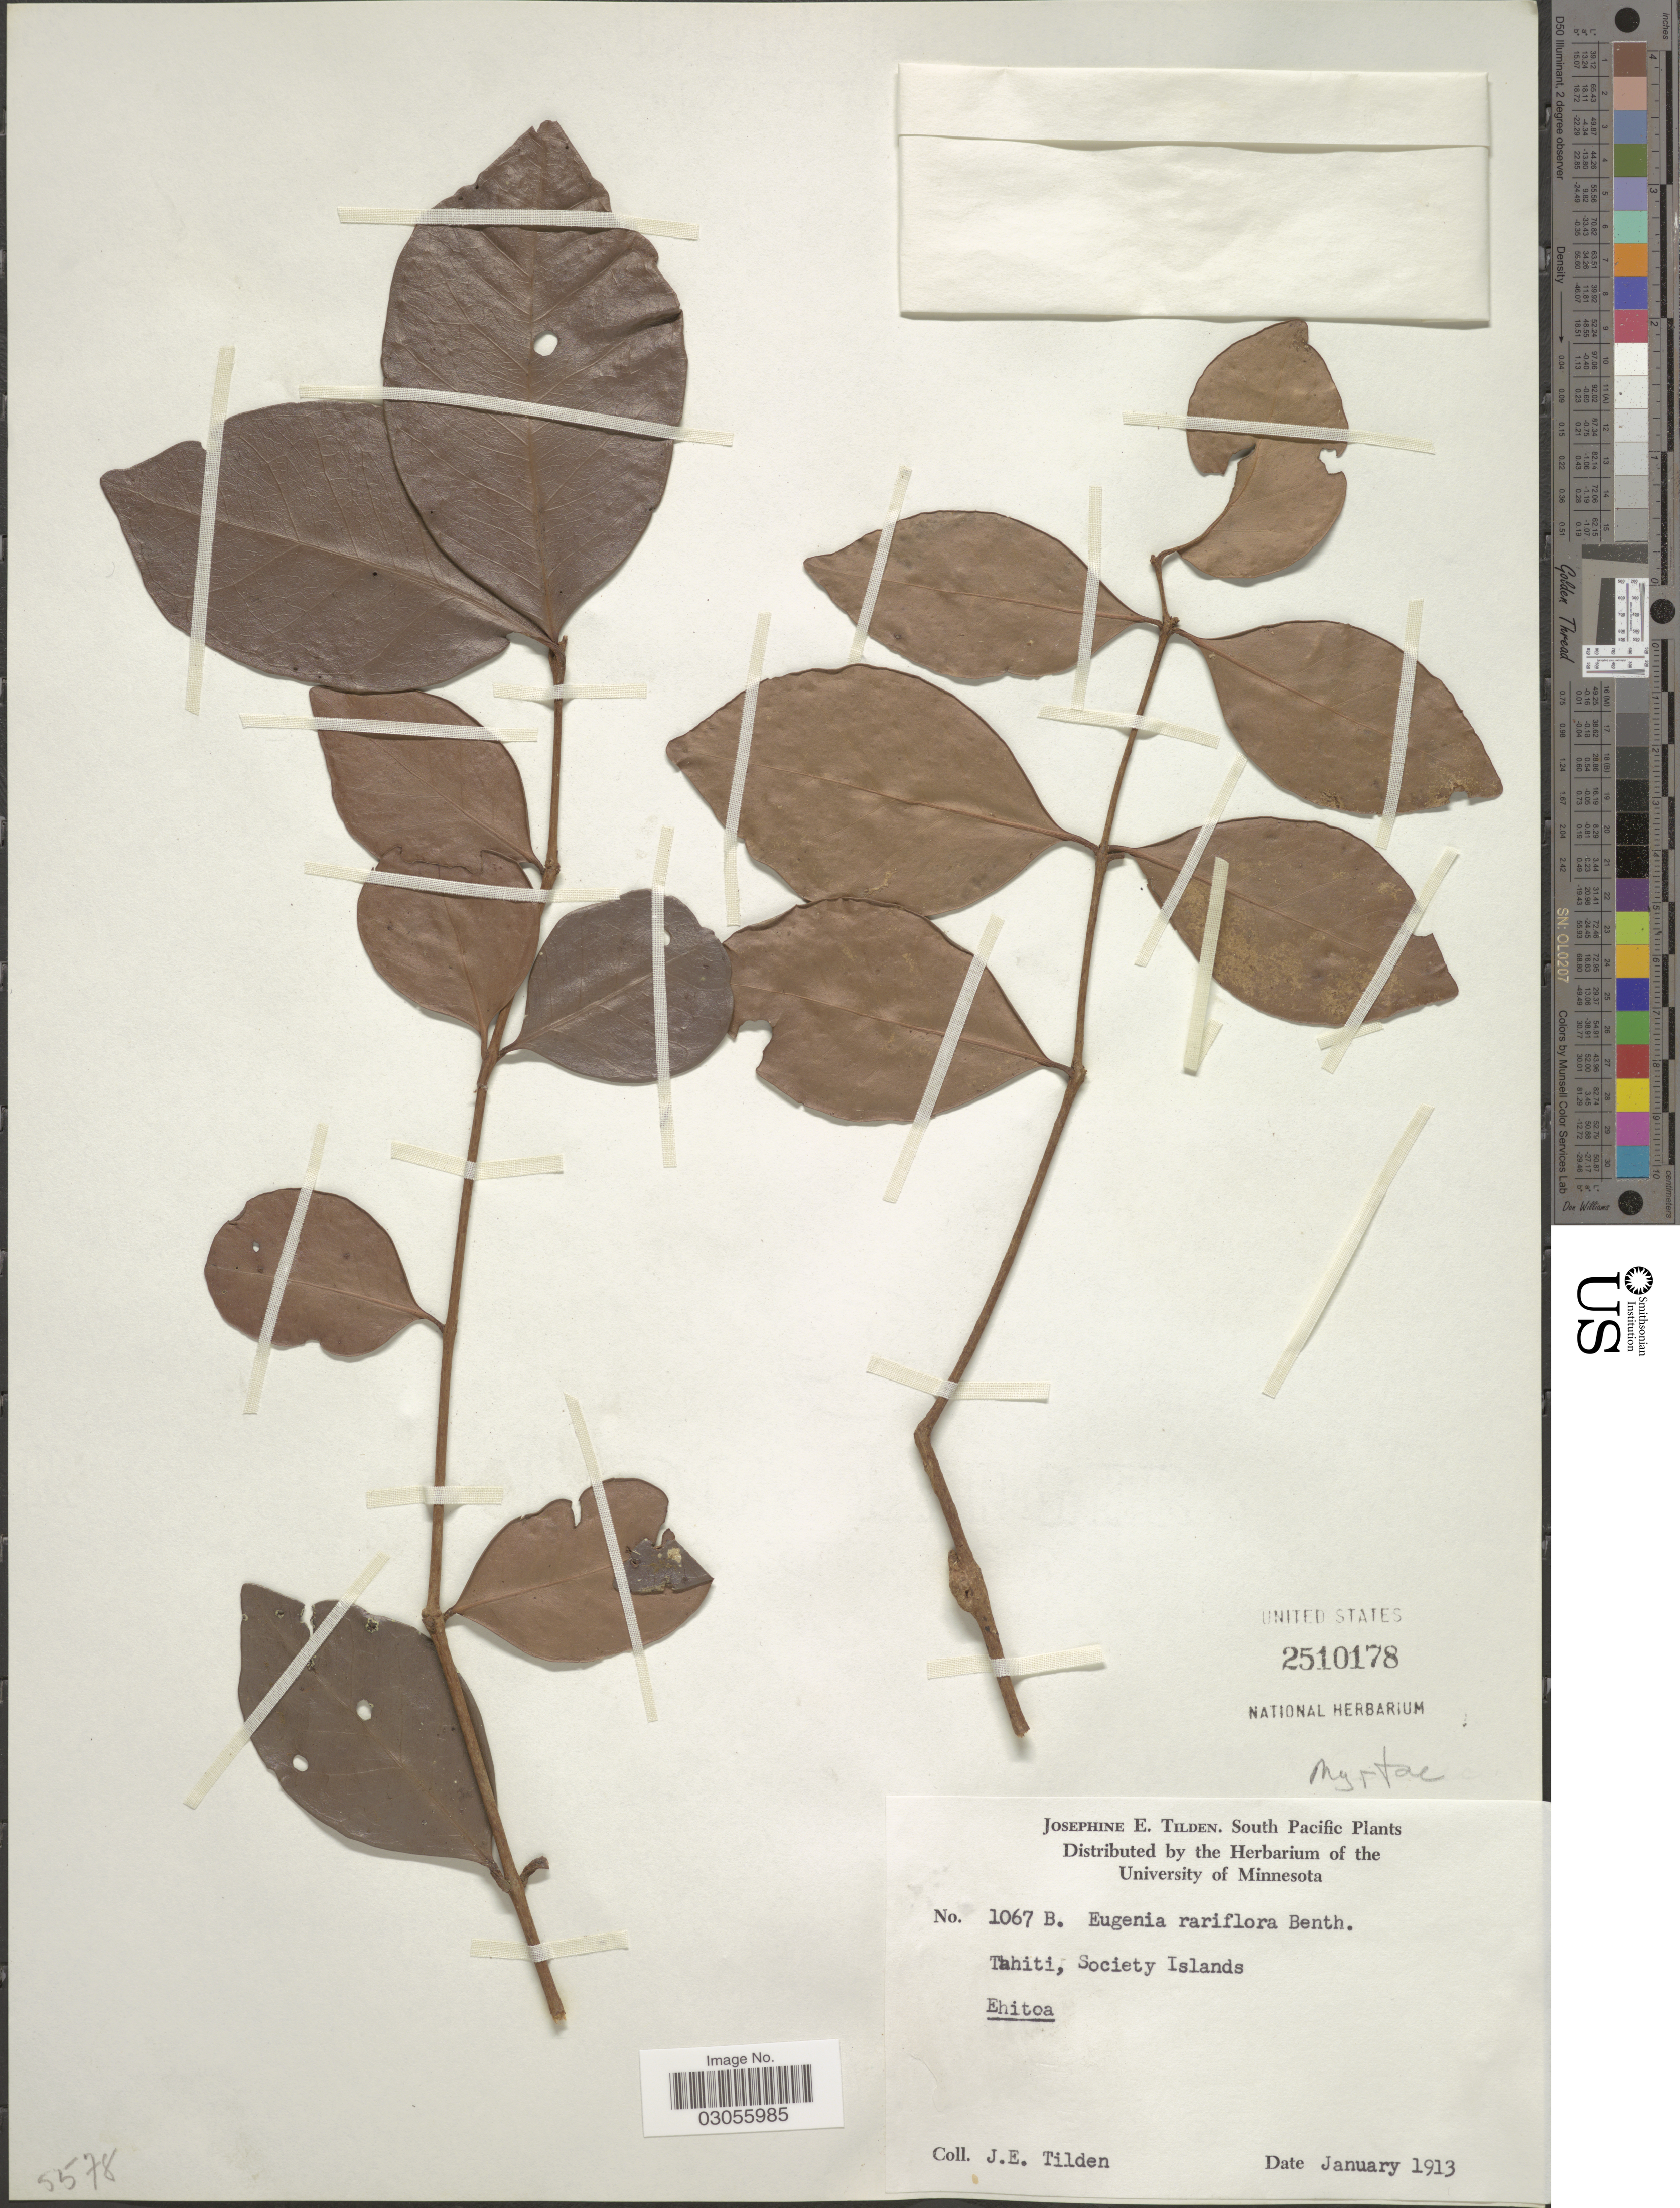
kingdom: Plantae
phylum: Tracheophyta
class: Magnoliopsida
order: Myrtales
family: Myrtaceae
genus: Eugenia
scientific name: Eugenia reinwardtiana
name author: (Blume) DC.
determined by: Strong, Mark T., (BOT), Smithsonian Institution - National Museum of Natural History (UNITED STATES)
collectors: J. E. Tilden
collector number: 1067 B.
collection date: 1913-01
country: French Polynesia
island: Tahiti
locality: Tahiti, Society Islands.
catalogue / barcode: US 2510178